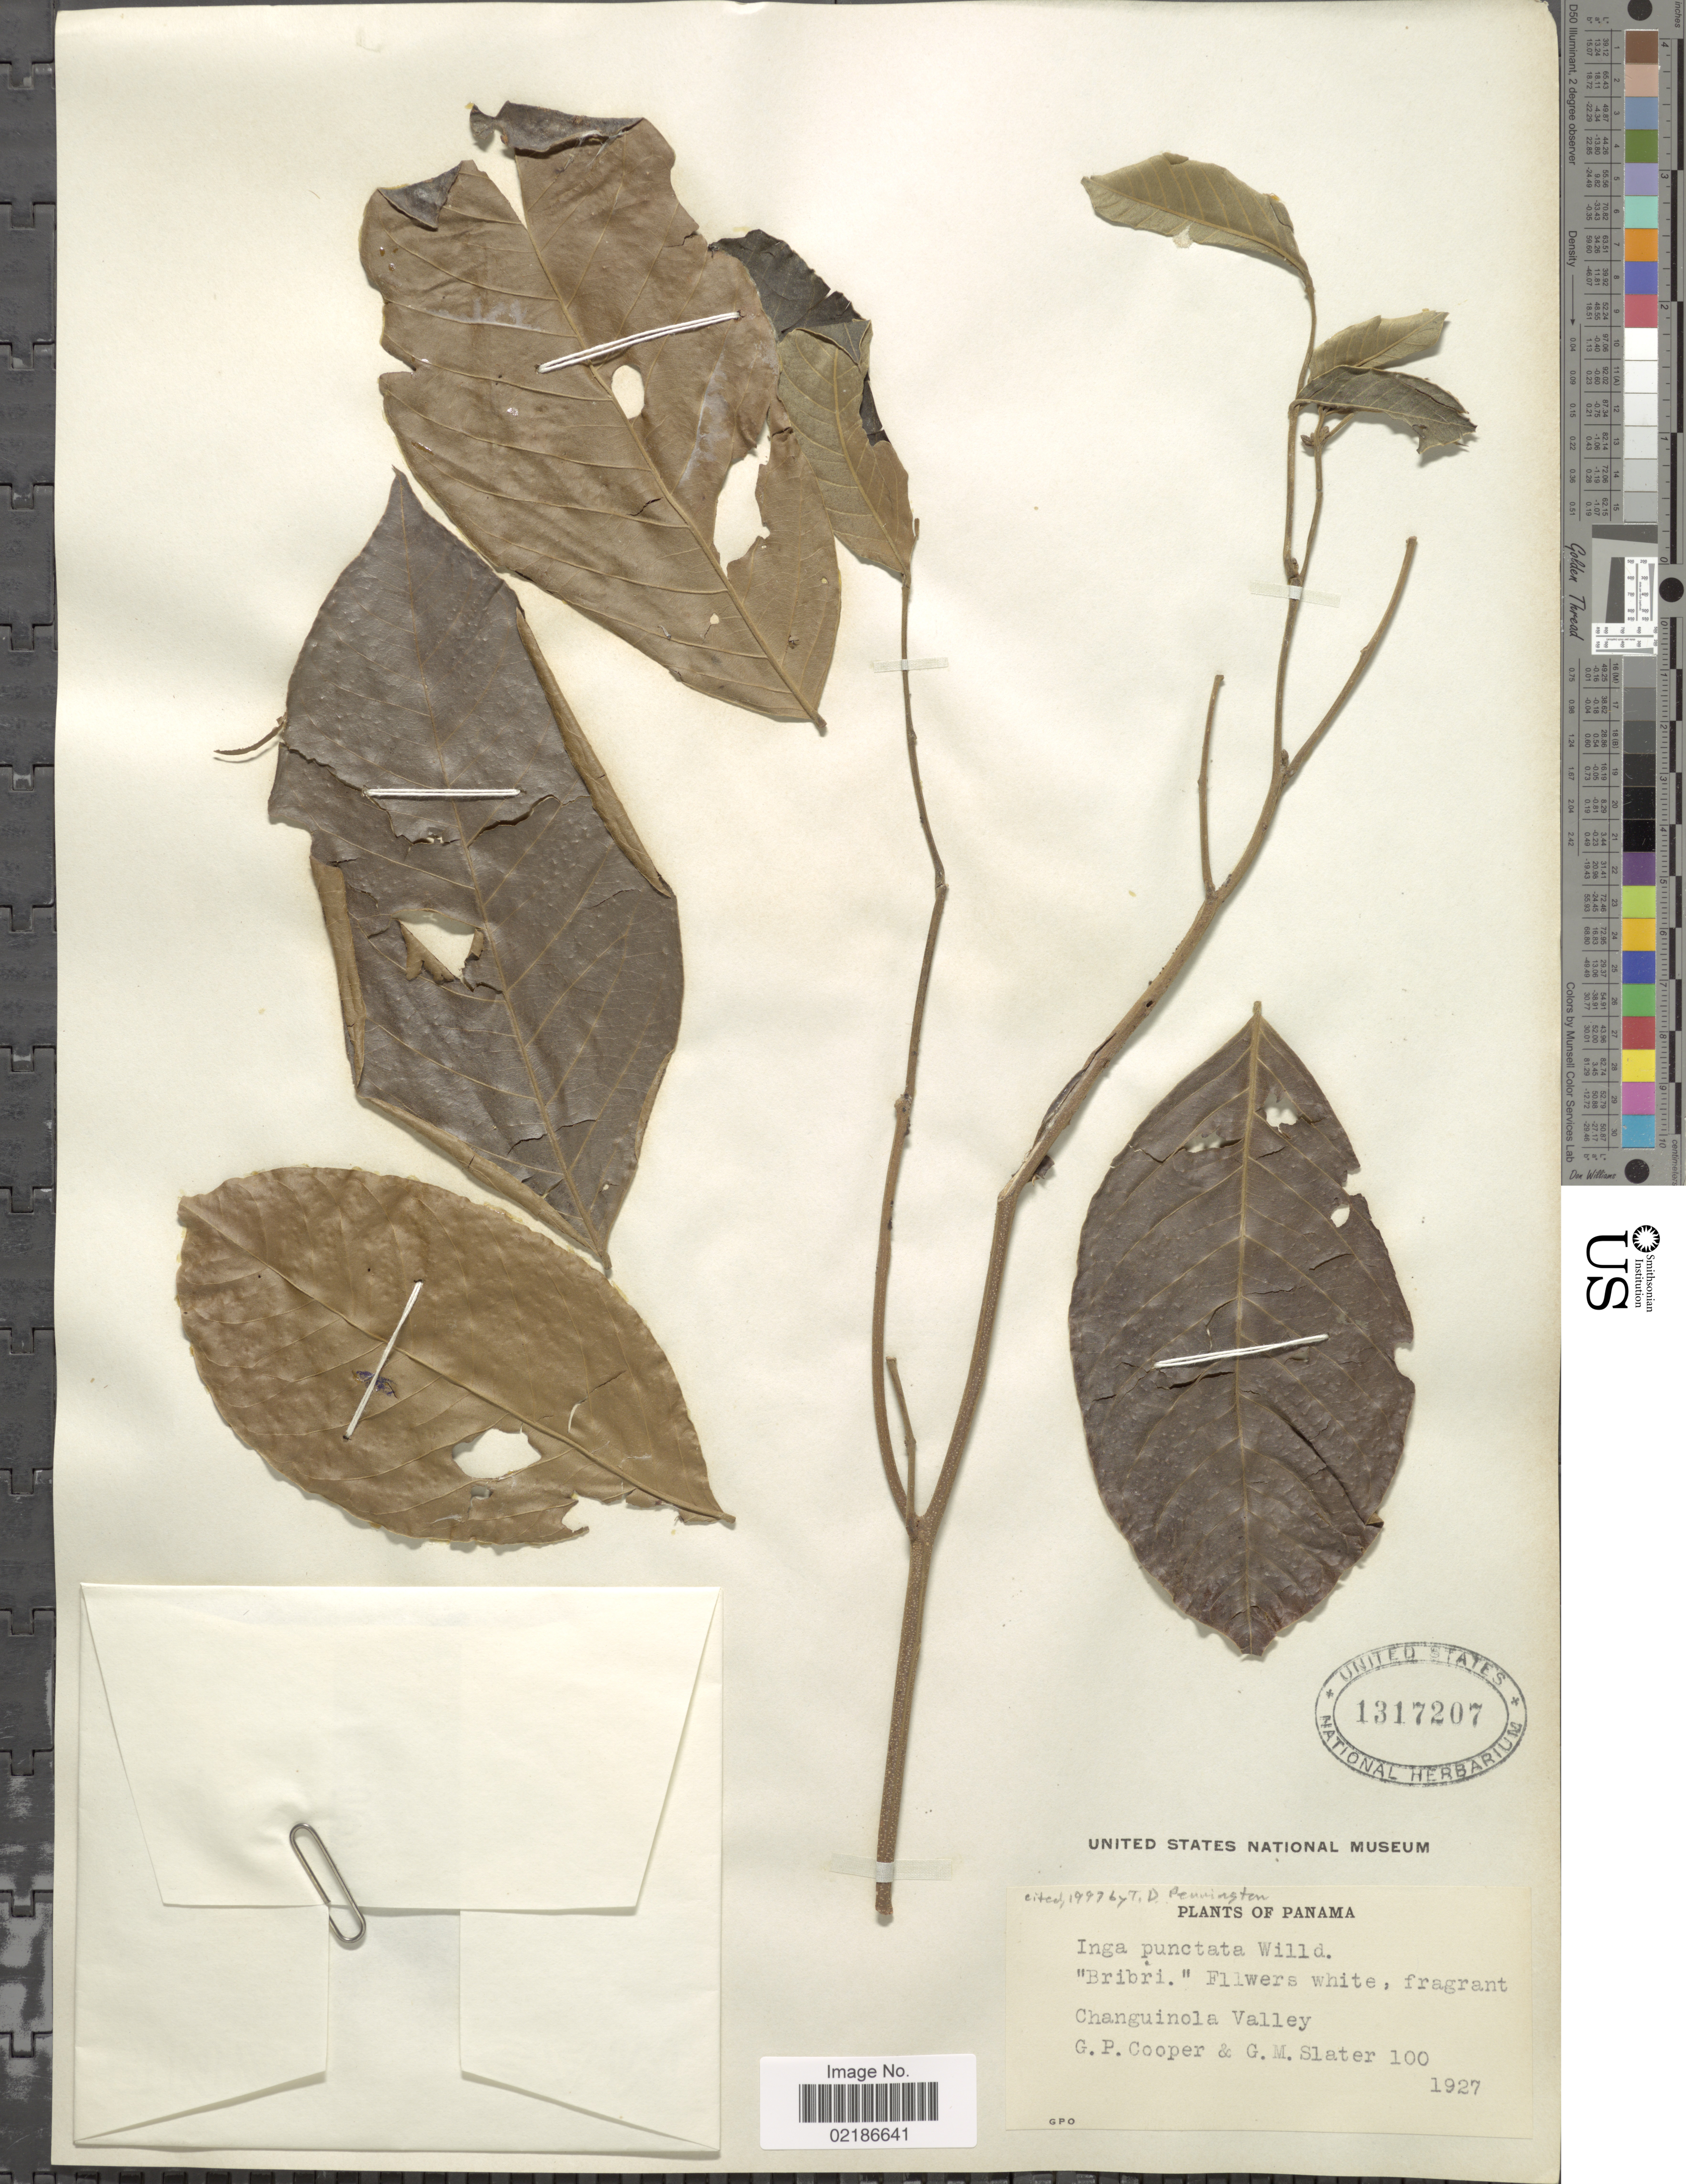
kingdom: Plantae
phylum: Tracheophyta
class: Magnoliopsida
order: Fabales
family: Fabaceae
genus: Inga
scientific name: Inga punctata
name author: Willd.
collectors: G. Cooper & G. Slater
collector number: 100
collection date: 1927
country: Panama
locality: Changuinola Valley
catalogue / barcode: US 1317207